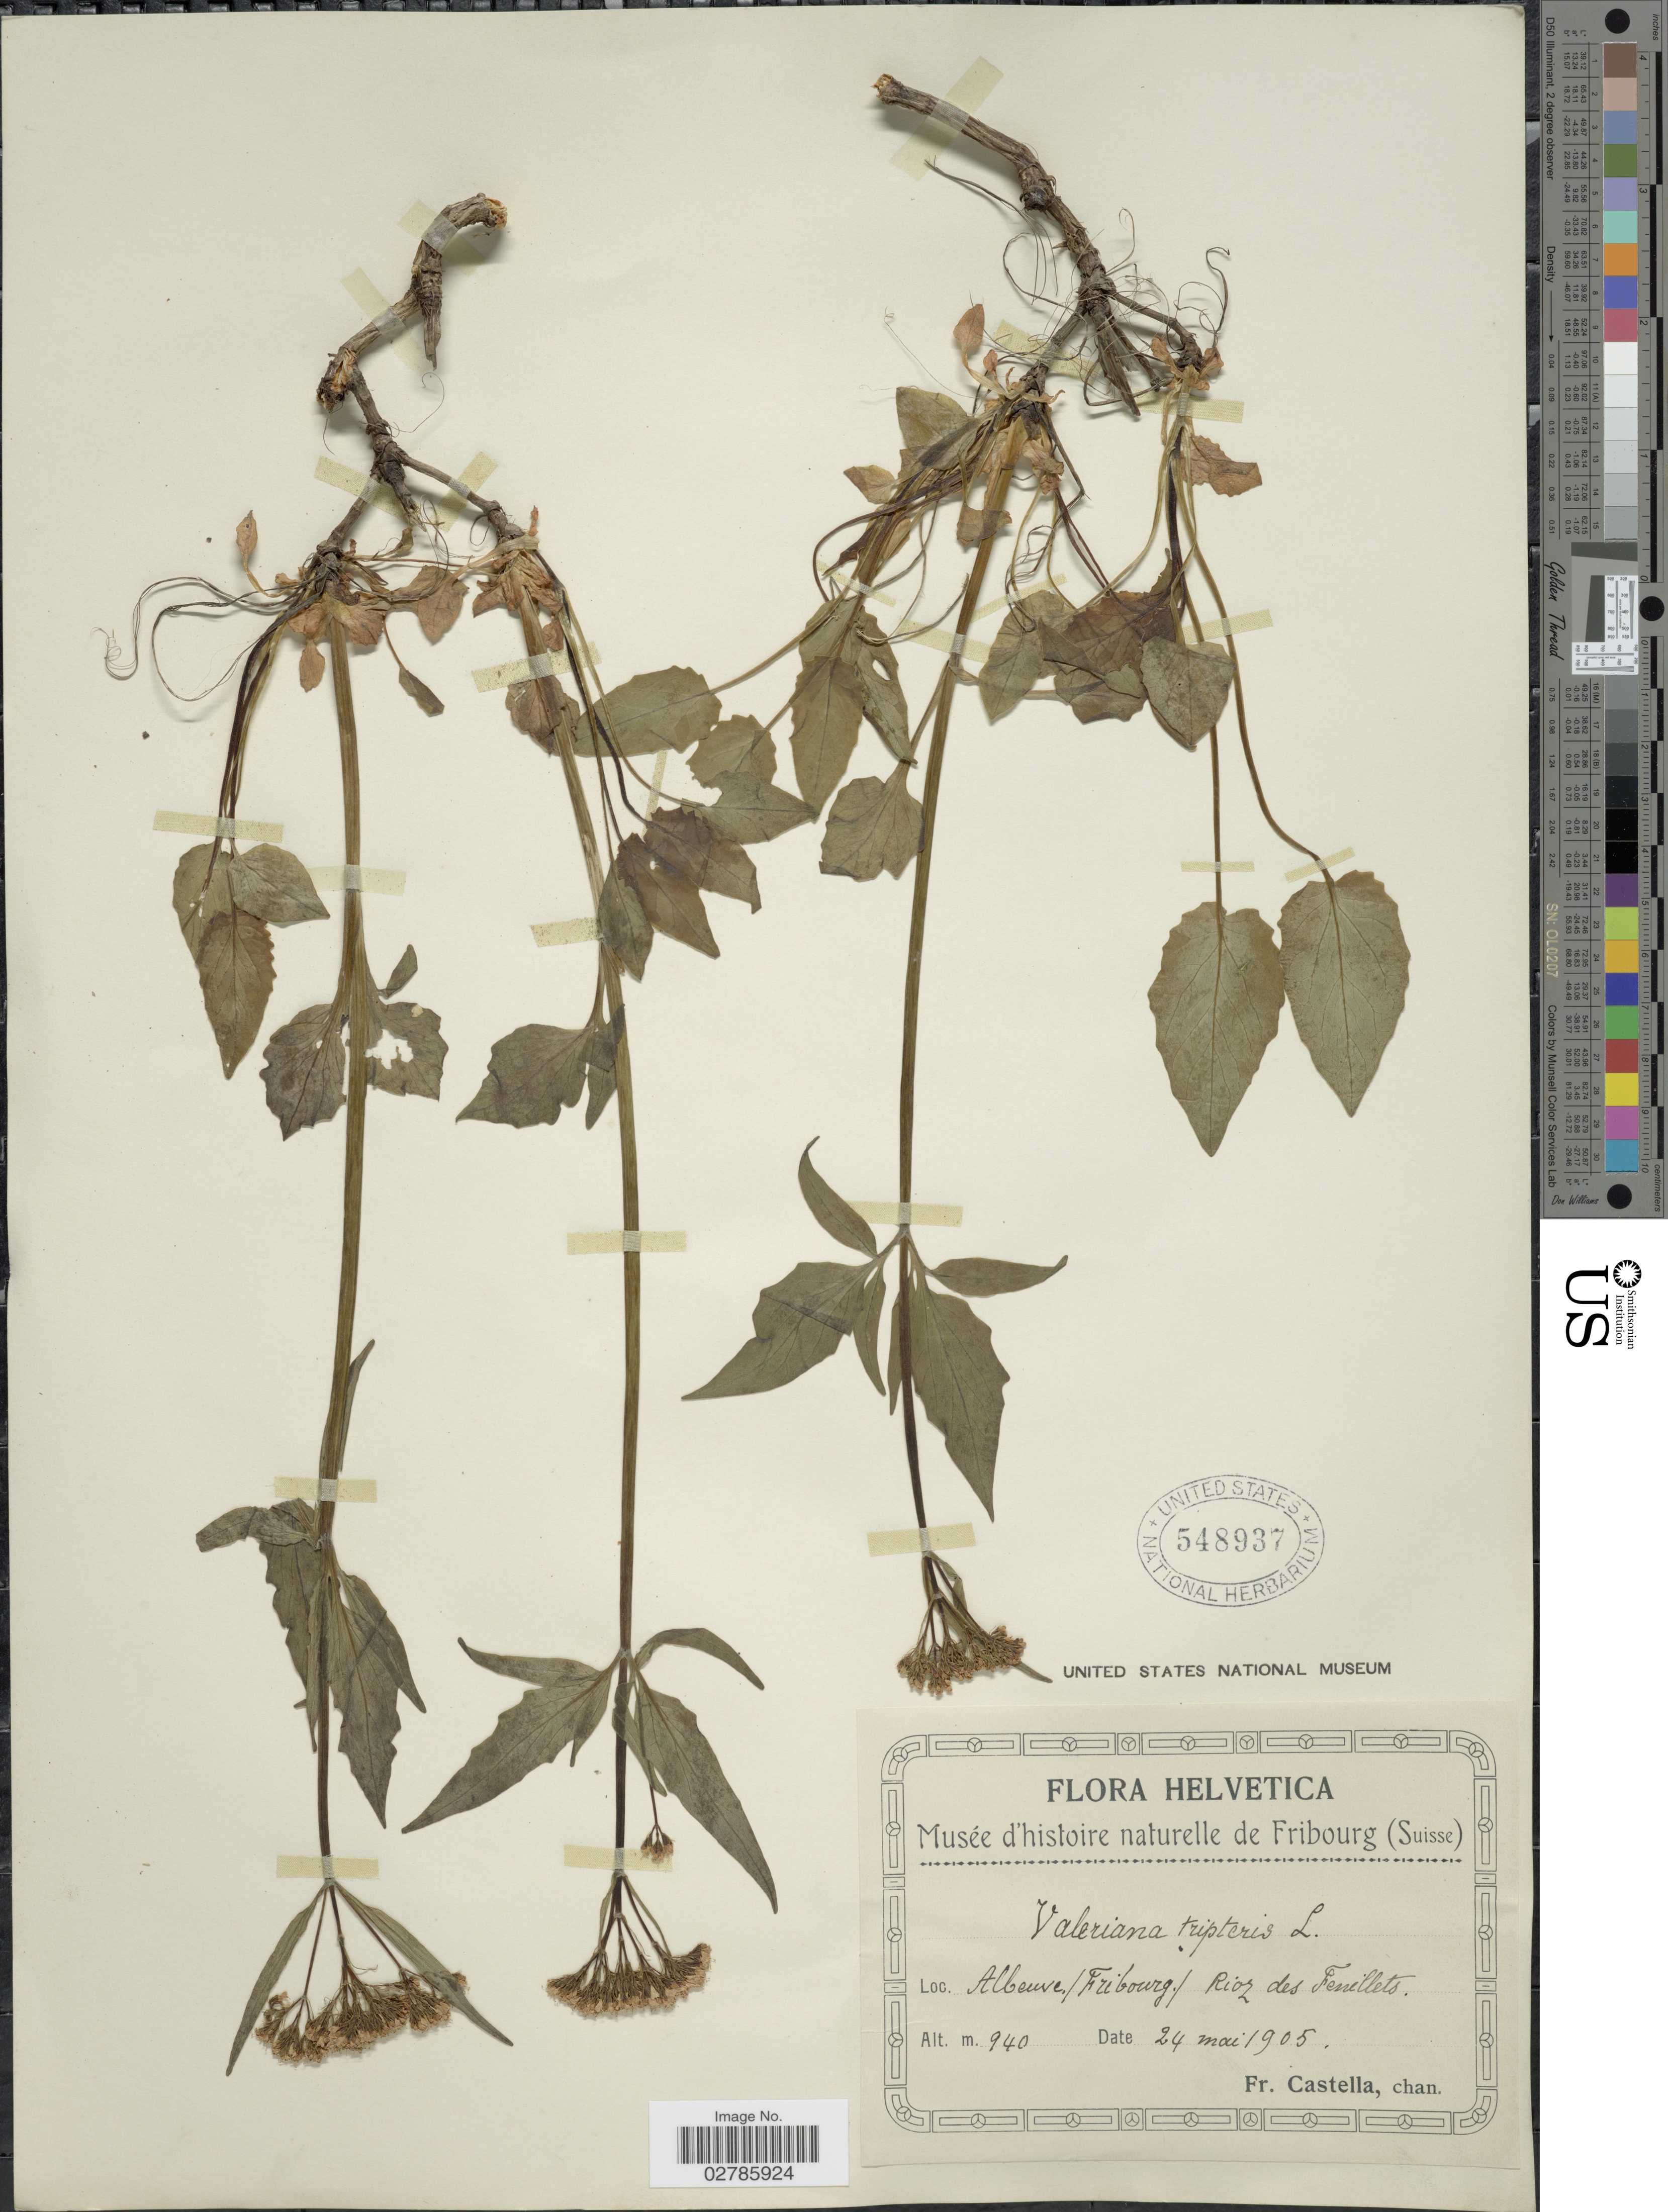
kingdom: Plantae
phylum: Tracheophyta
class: Magnoliopsida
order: Dipsacales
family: Caprifoliaceae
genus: Valeriana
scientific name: Valeriana tripteris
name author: L.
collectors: Fr. Castella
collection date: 1905-05-24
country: Switzerland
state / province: Fribourg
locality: Helvetica. Albeuve, Rioz des Feuillets.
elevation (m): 940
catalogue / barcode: US 548937